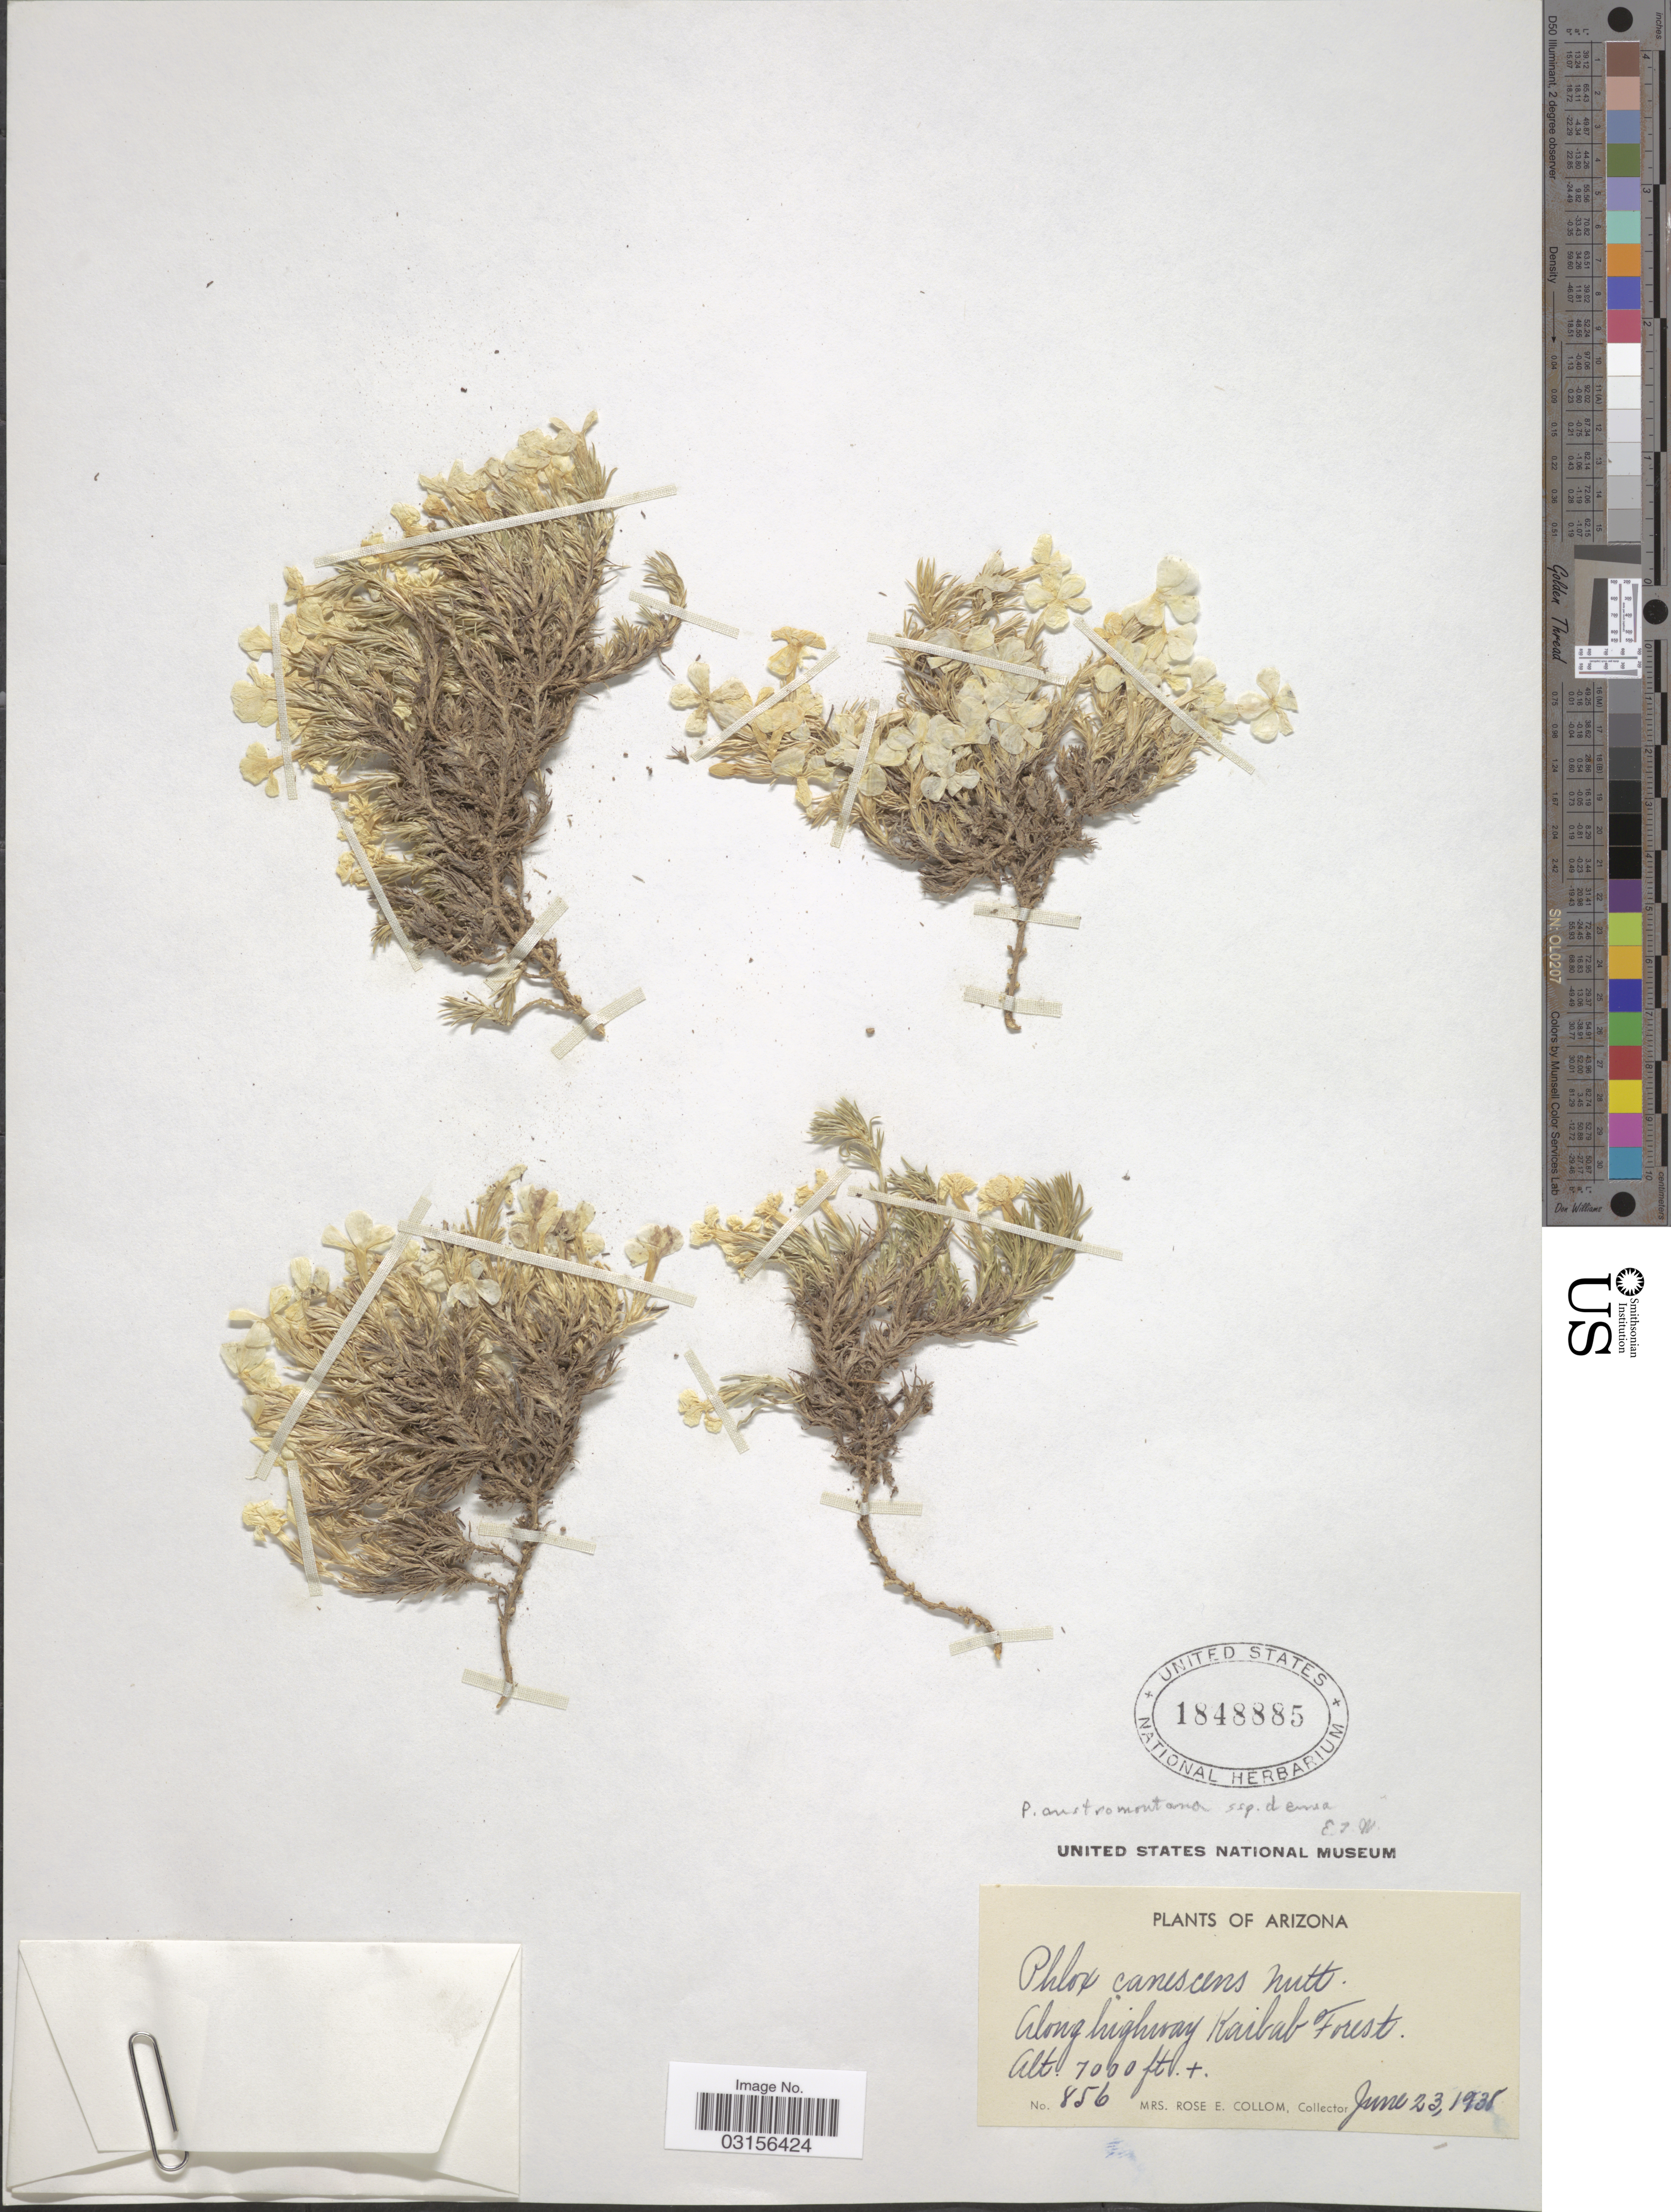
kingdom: Plantae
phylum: Tracheophyta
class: Magnoliopsida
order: Ericales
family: Polemoniaceae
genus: Phlox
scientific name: Phlox austromontana subsp. densa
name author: (Brand) Wherry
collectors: R. E. Collom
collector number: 856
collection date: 1938-06-23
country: United States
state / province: Arizona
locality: Along highway Kaibab Forest.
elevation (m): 2134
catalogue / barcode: US 1848885